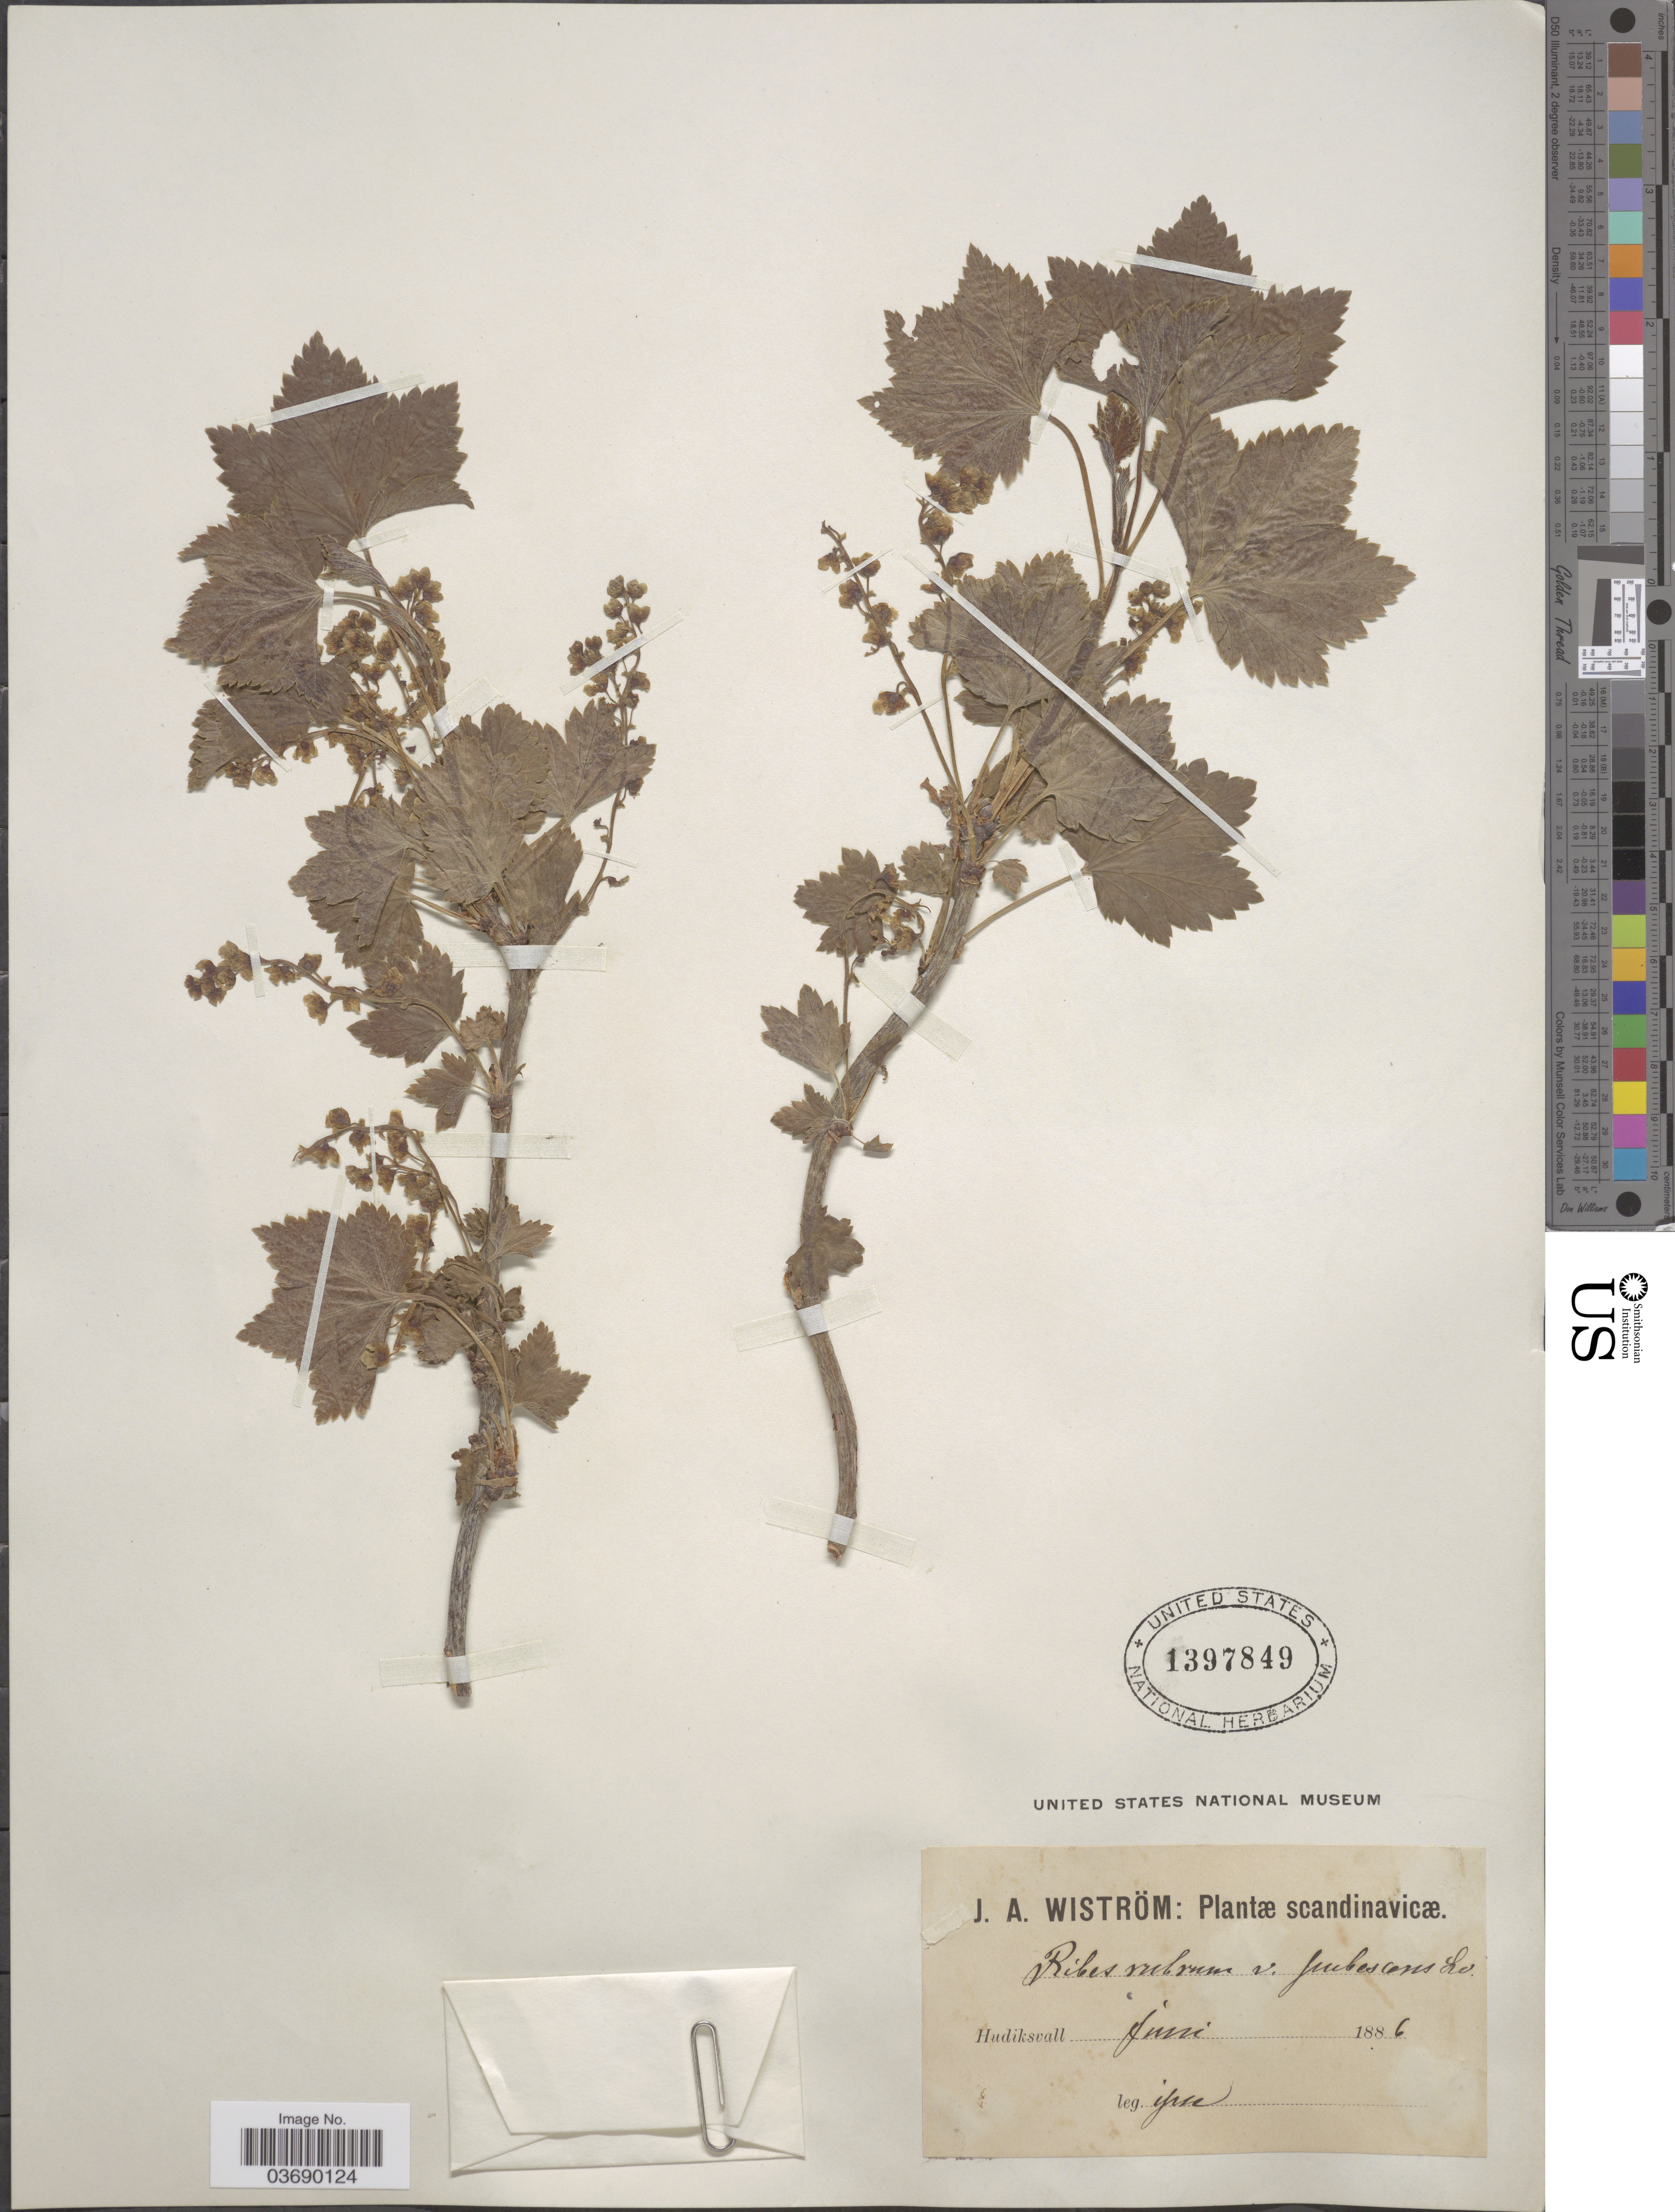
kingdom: Plantae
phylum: Tracheophyta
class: Magnoliopsida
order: Saxifragales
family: Grossulariaceae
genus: Ribes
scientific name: Ribes rubrum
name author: L.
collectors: J. Wistrom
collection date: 1886-06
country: Sweden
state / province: Gävleborg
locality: Scandinavicæ. Hudiksvall.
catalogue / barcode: US 1397849